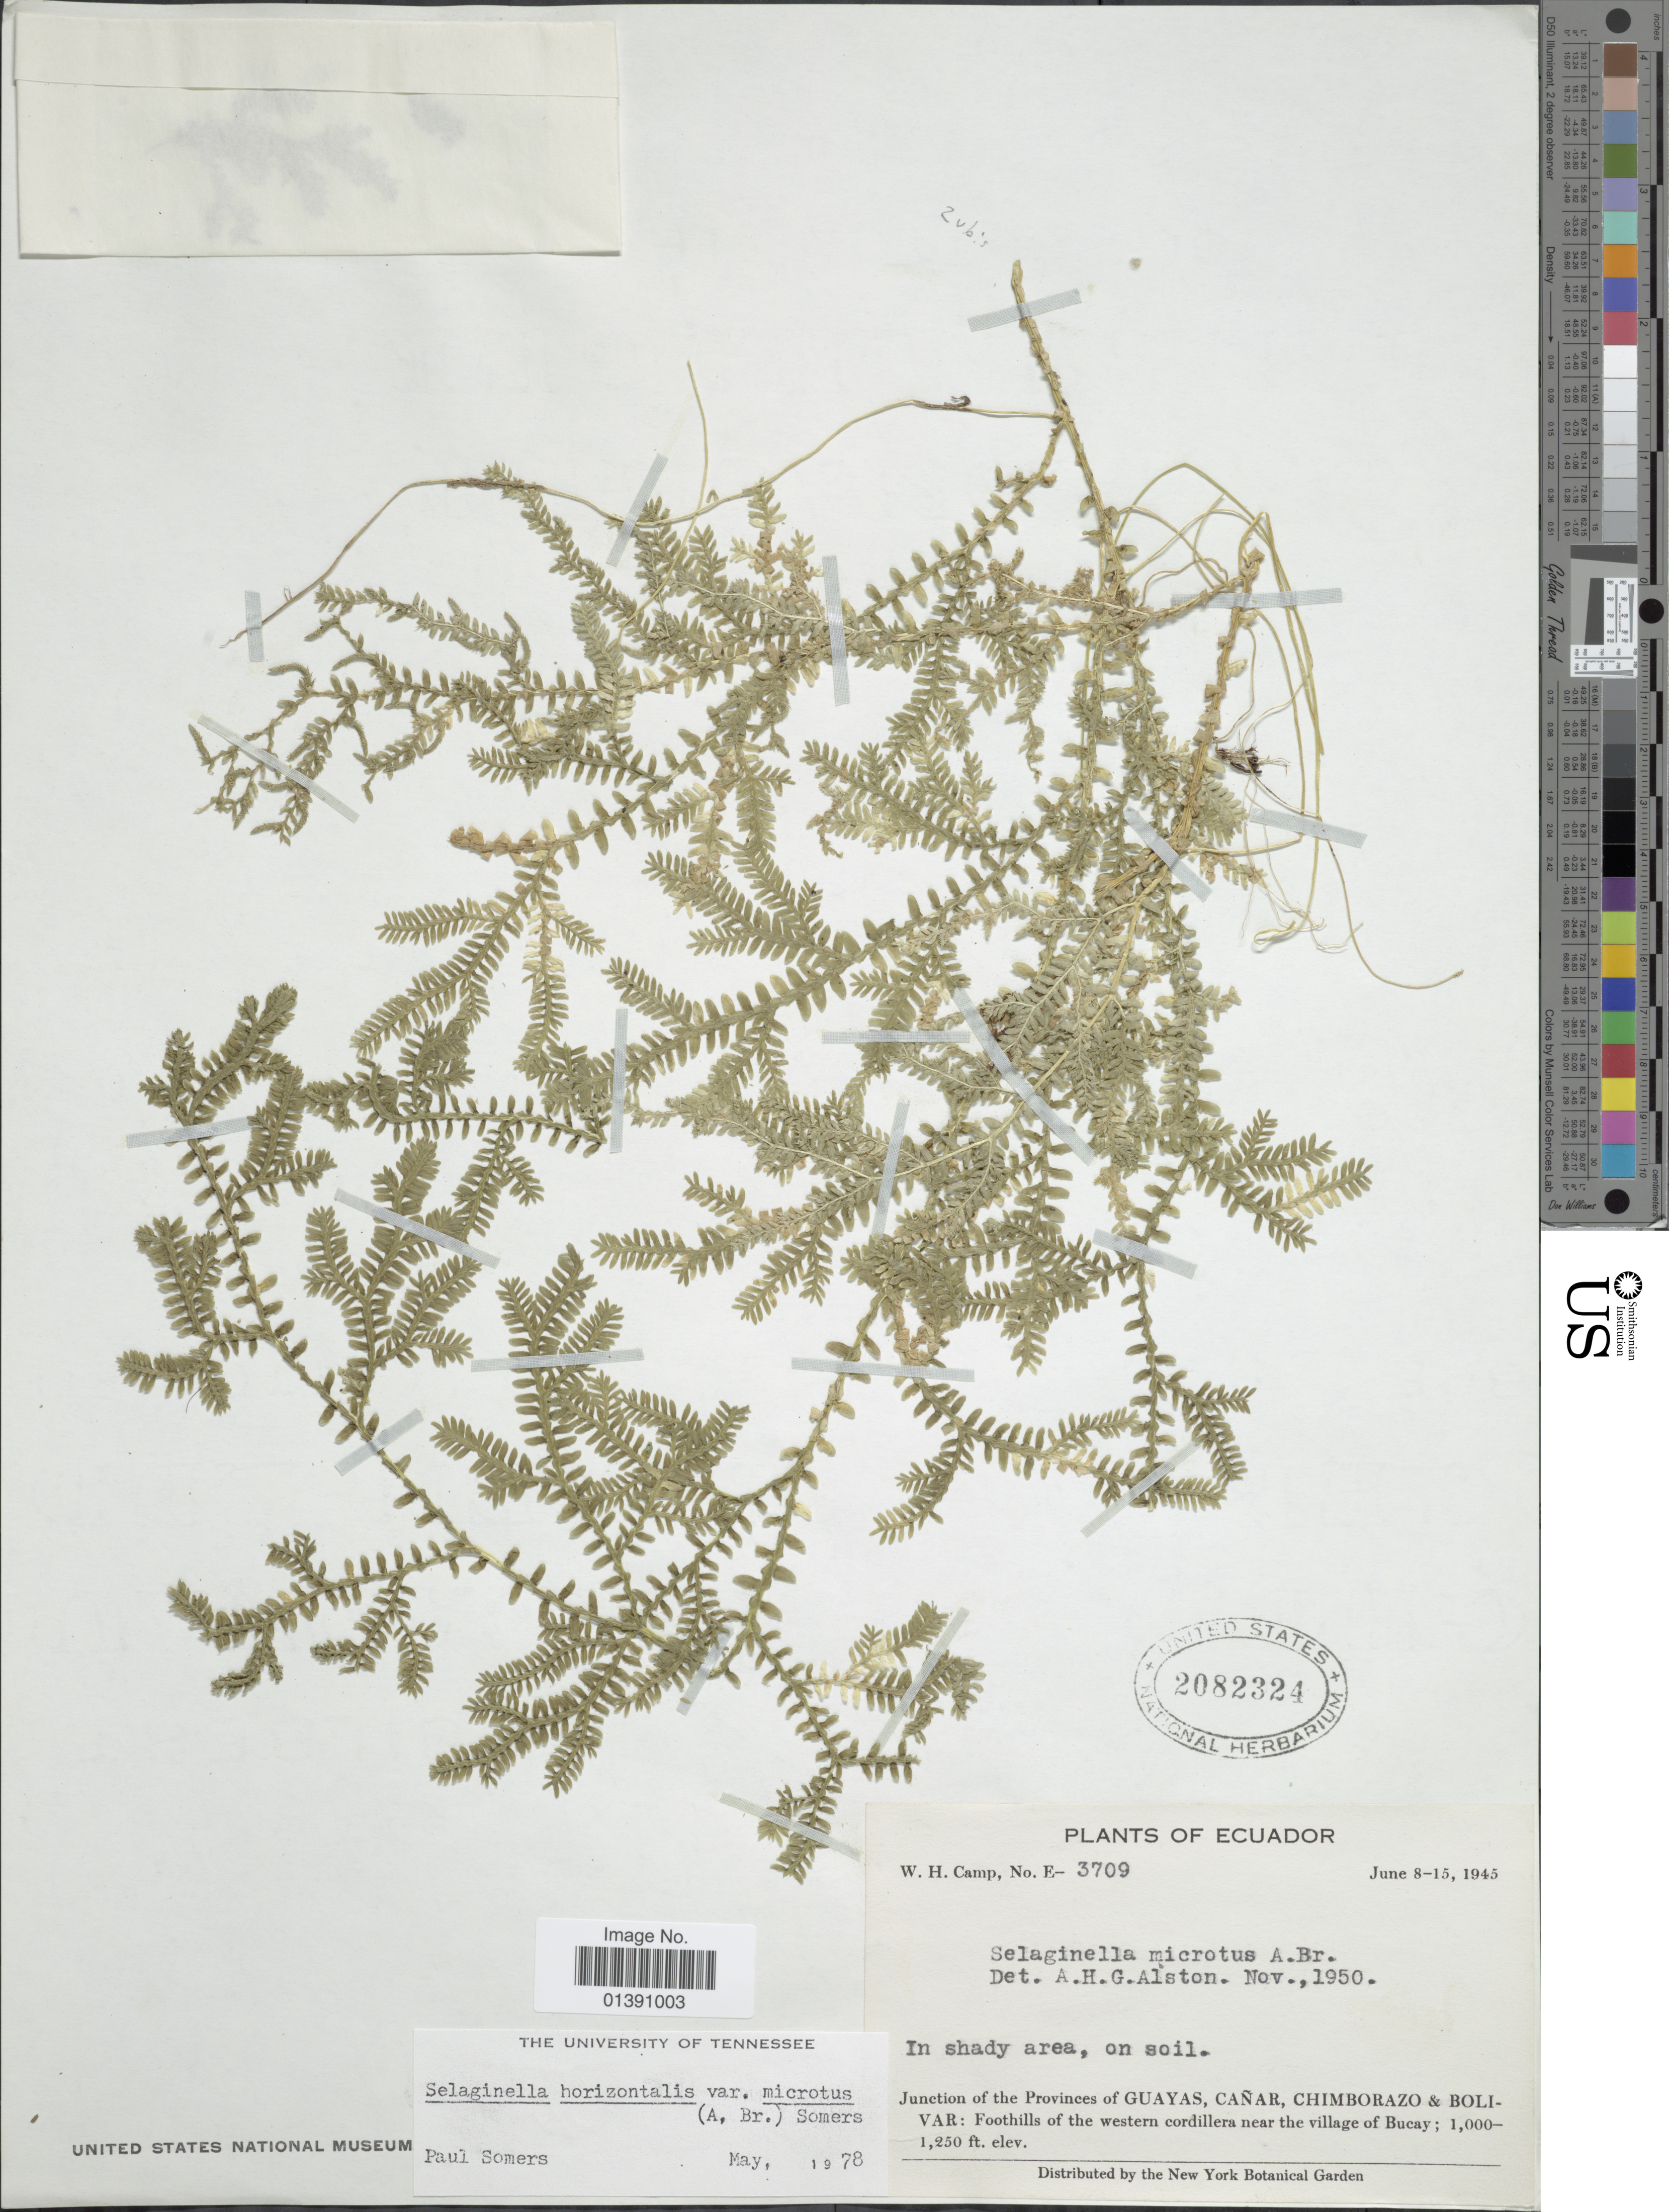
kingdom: Plantae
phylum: Tracheophyta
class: Lycopodiopsida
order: Selaginellales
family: Selaginellaceae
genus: Selaginella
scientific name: Selaginella horizontalis var. microtus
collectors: W. H. Camp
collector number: E-3709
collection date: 1945-06-08/1945-06-15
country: Ecuador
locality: Junction of the Provinces of Guayas, Cañar, Chimborazo & Bolivar: Foothills of the western cordillera near the village of Bucay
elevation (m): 1000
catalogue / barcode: US 2082324